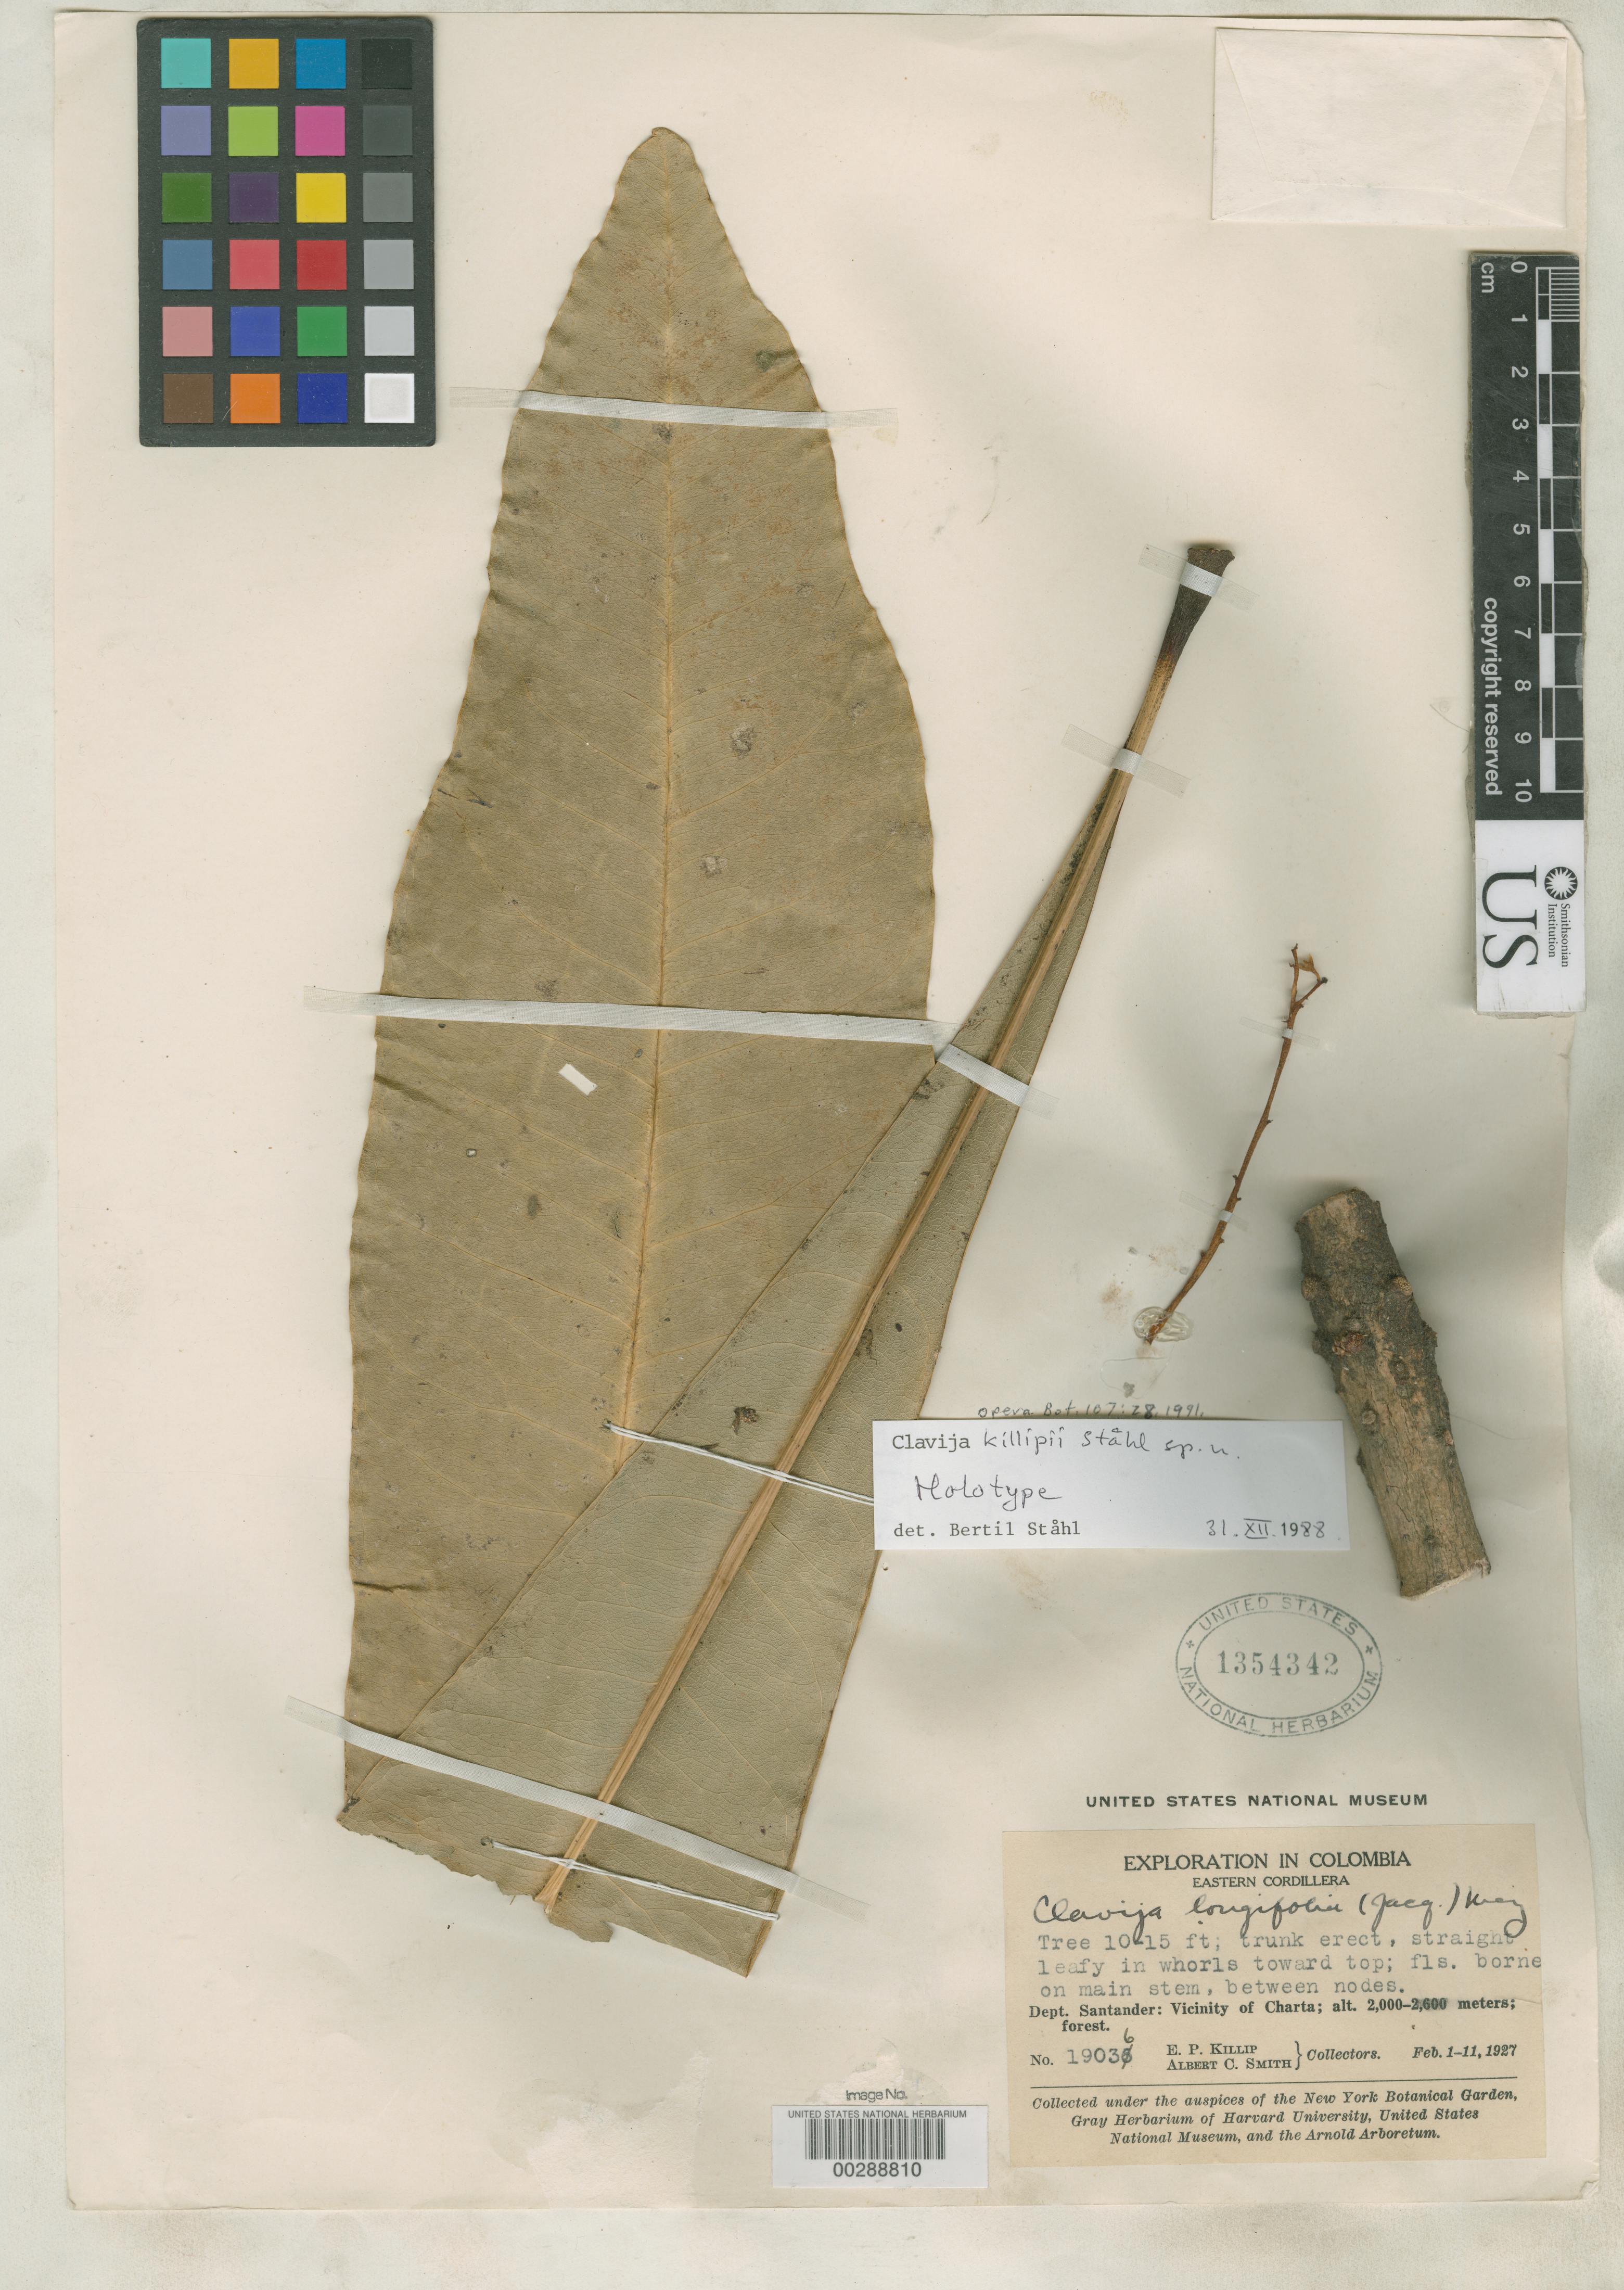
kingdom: Plantae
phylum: Tracheophyta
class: Magnoliopsida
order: Ericales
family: Primulaceae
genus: Clavija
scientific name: Clavija killipii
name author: B. Ståhl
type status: Holotype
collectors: E. P. Killip & A. C. Smith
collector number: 19036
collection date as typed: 01 Feb 1927 to 11 Feb 1927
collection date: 1927-02-01/1927-02-11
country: Colombia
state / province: Santander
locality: Eastern Cordillera, vicinity of Charta.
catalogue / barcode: US 1354342